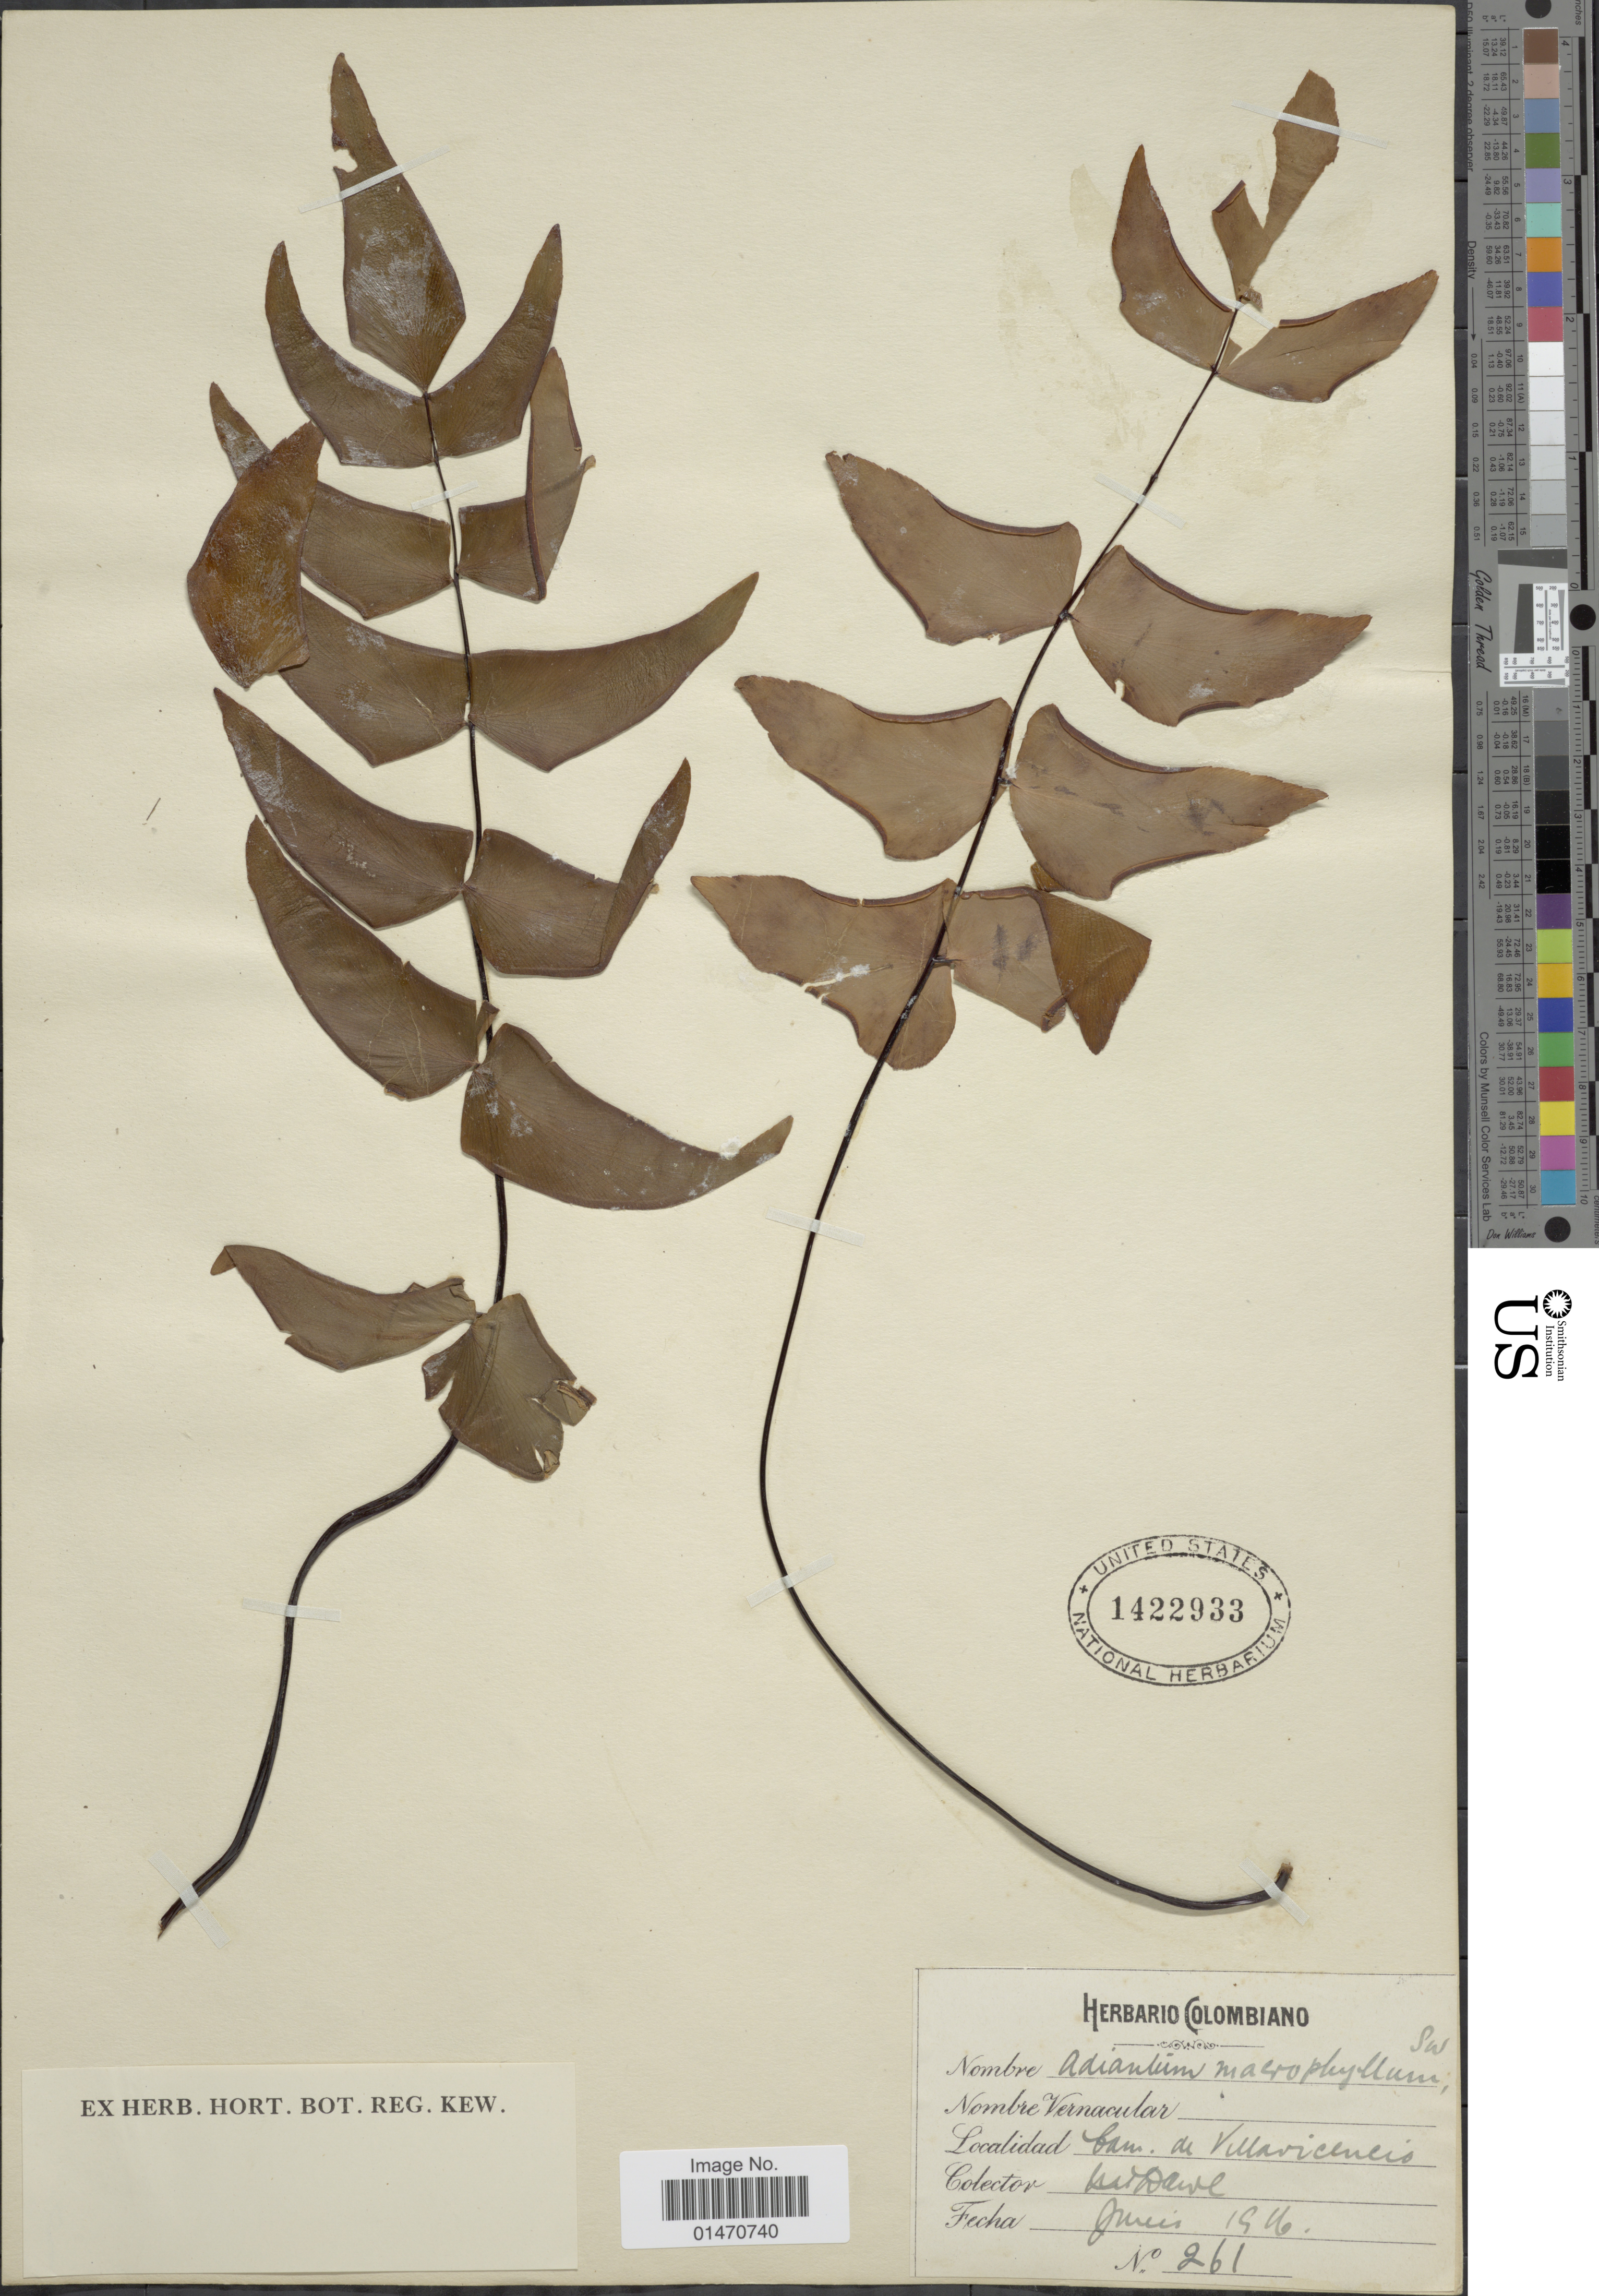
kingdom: Plantae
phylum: Tracheophyta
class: Polypodiopsida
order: Polypodiales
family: Pteridaceae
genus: Adiantum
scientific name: Adiantum macrophyllum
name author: Sw.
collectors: M. T. Dawe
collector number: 261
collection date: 1916-06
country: Colombia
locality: Cam. de Villavicencio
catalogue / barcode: US 1422933